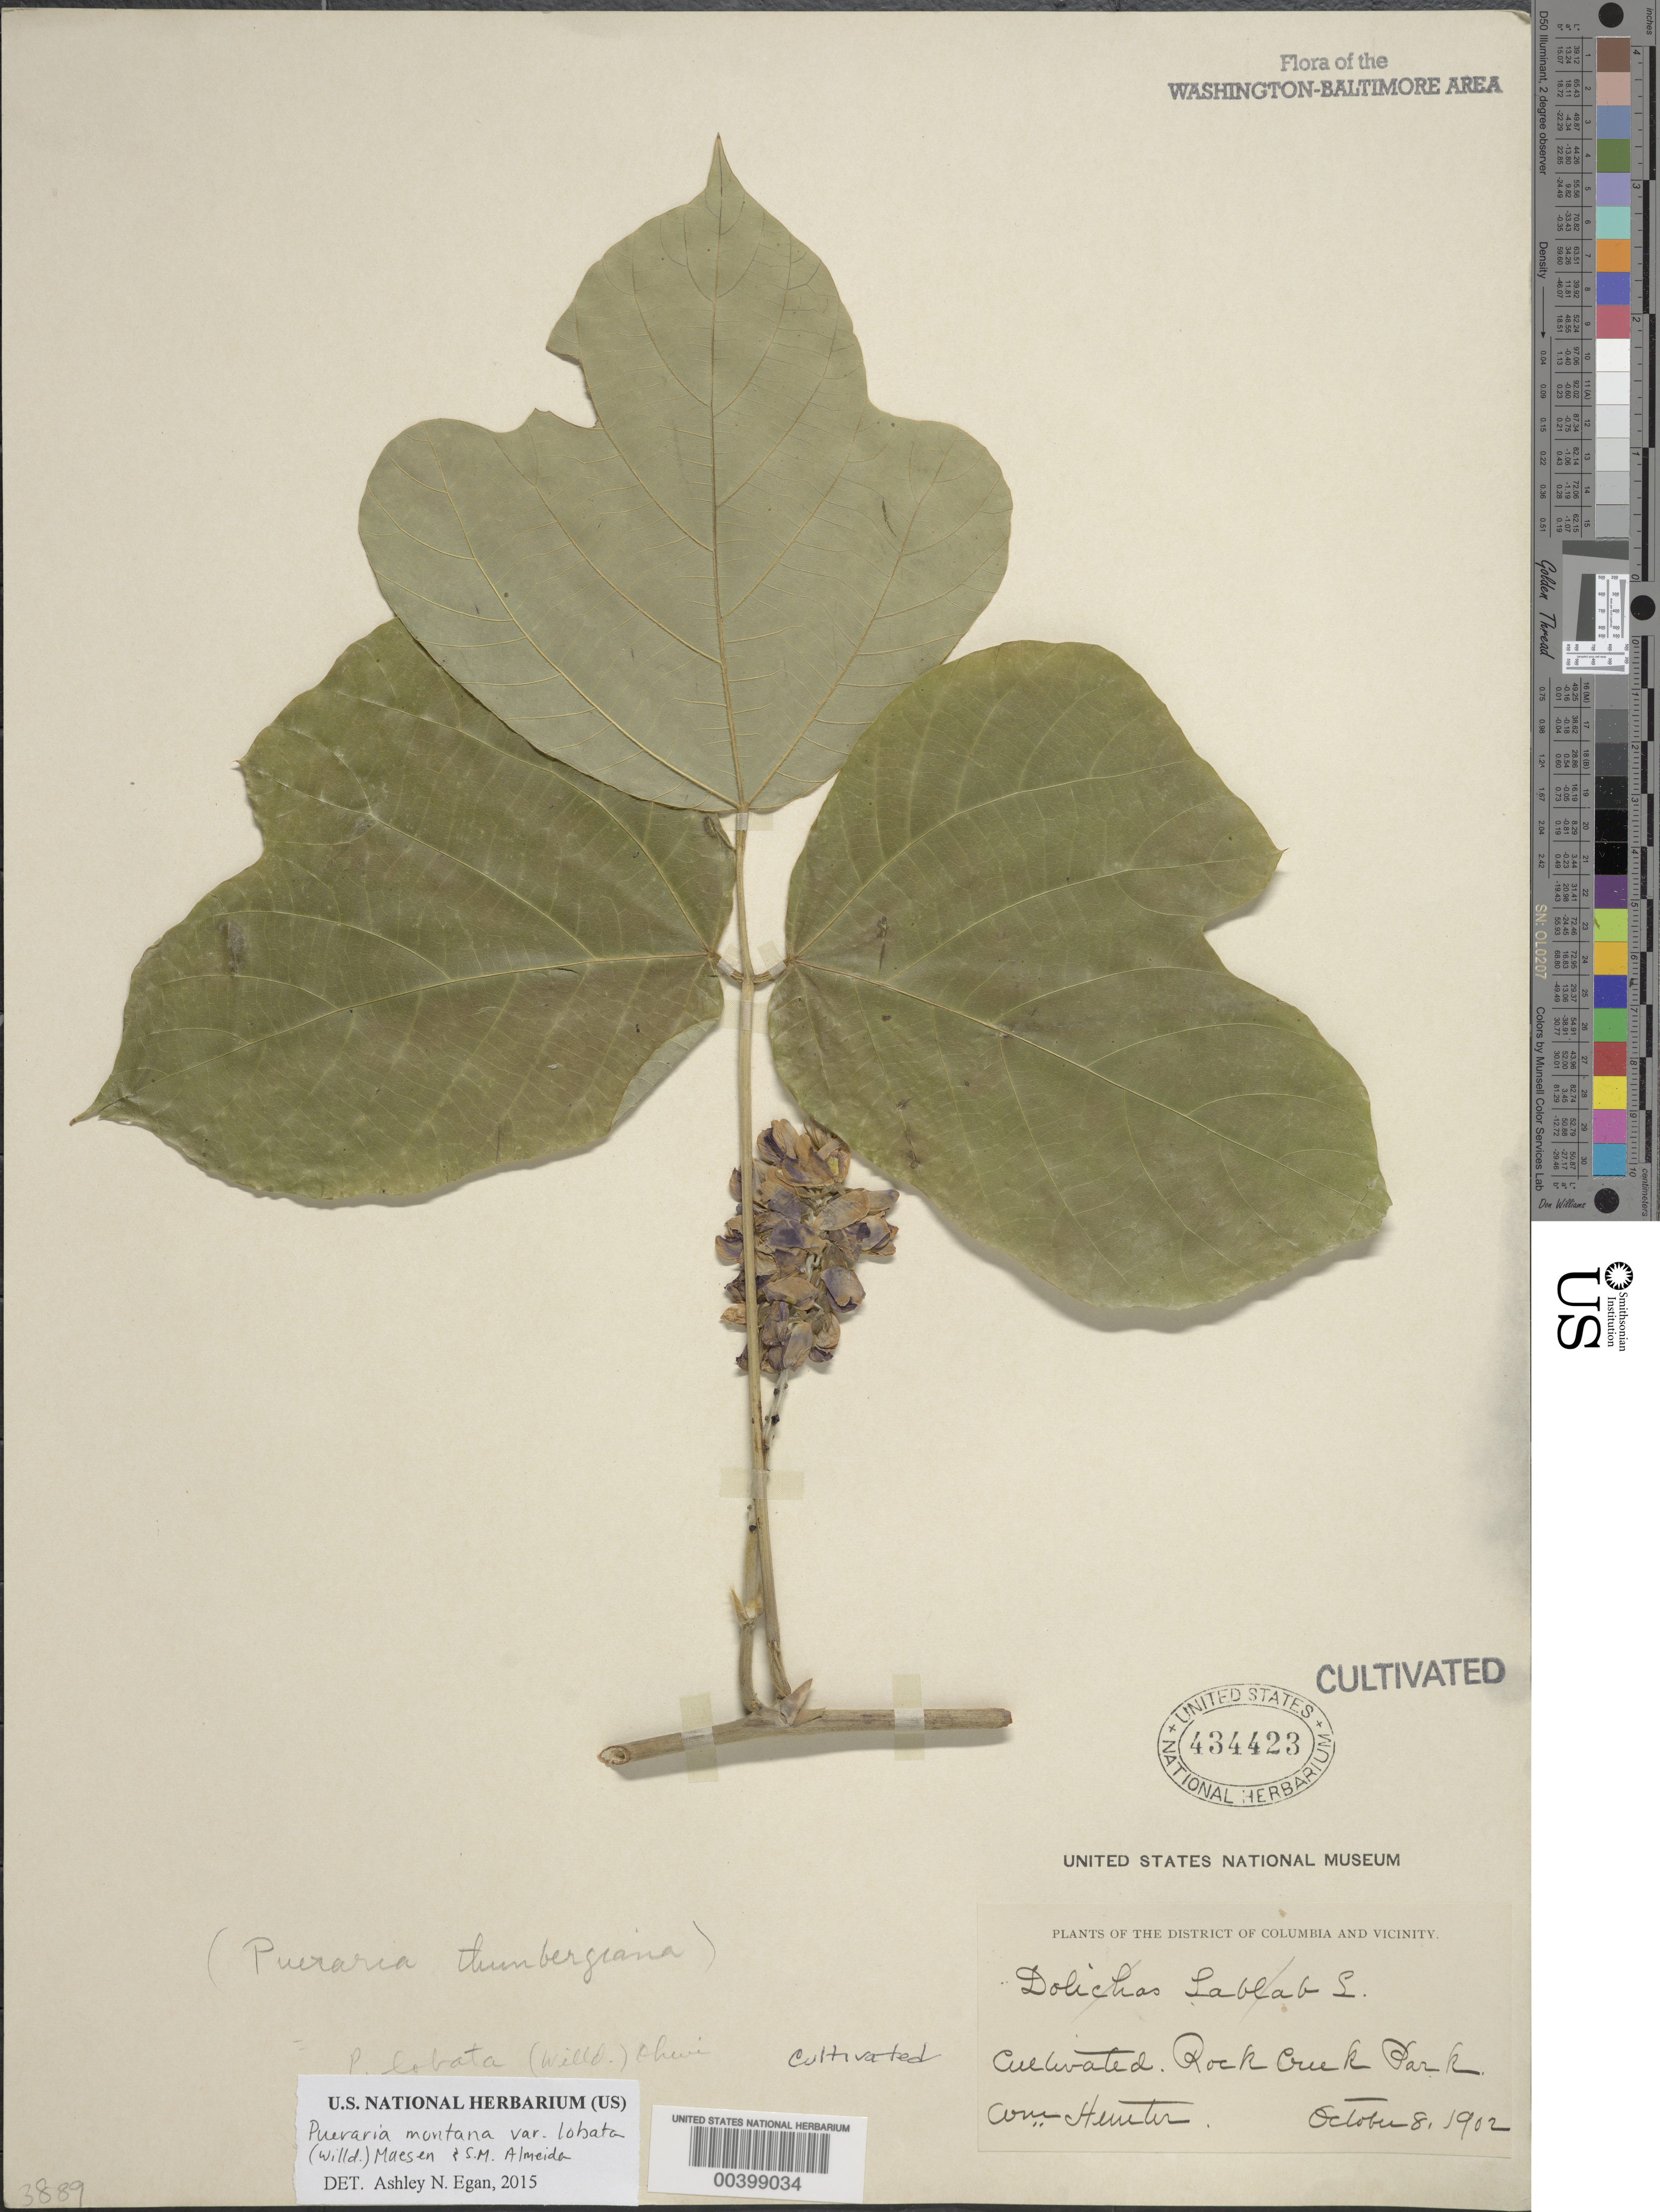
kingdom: Plantae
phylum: Tracheophyta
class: Magnoliopsida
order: Fabales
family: Fabaceae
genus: Pueraria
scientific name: Pueraria montana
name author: (Lour.) Merr.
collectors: W. Hunter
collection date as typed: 08 Oct 1902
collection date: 1902-10-08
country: United States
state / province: District of Columbia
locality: Rock Creek Park Rock Creek Park and vicinity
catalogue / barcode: US 434423